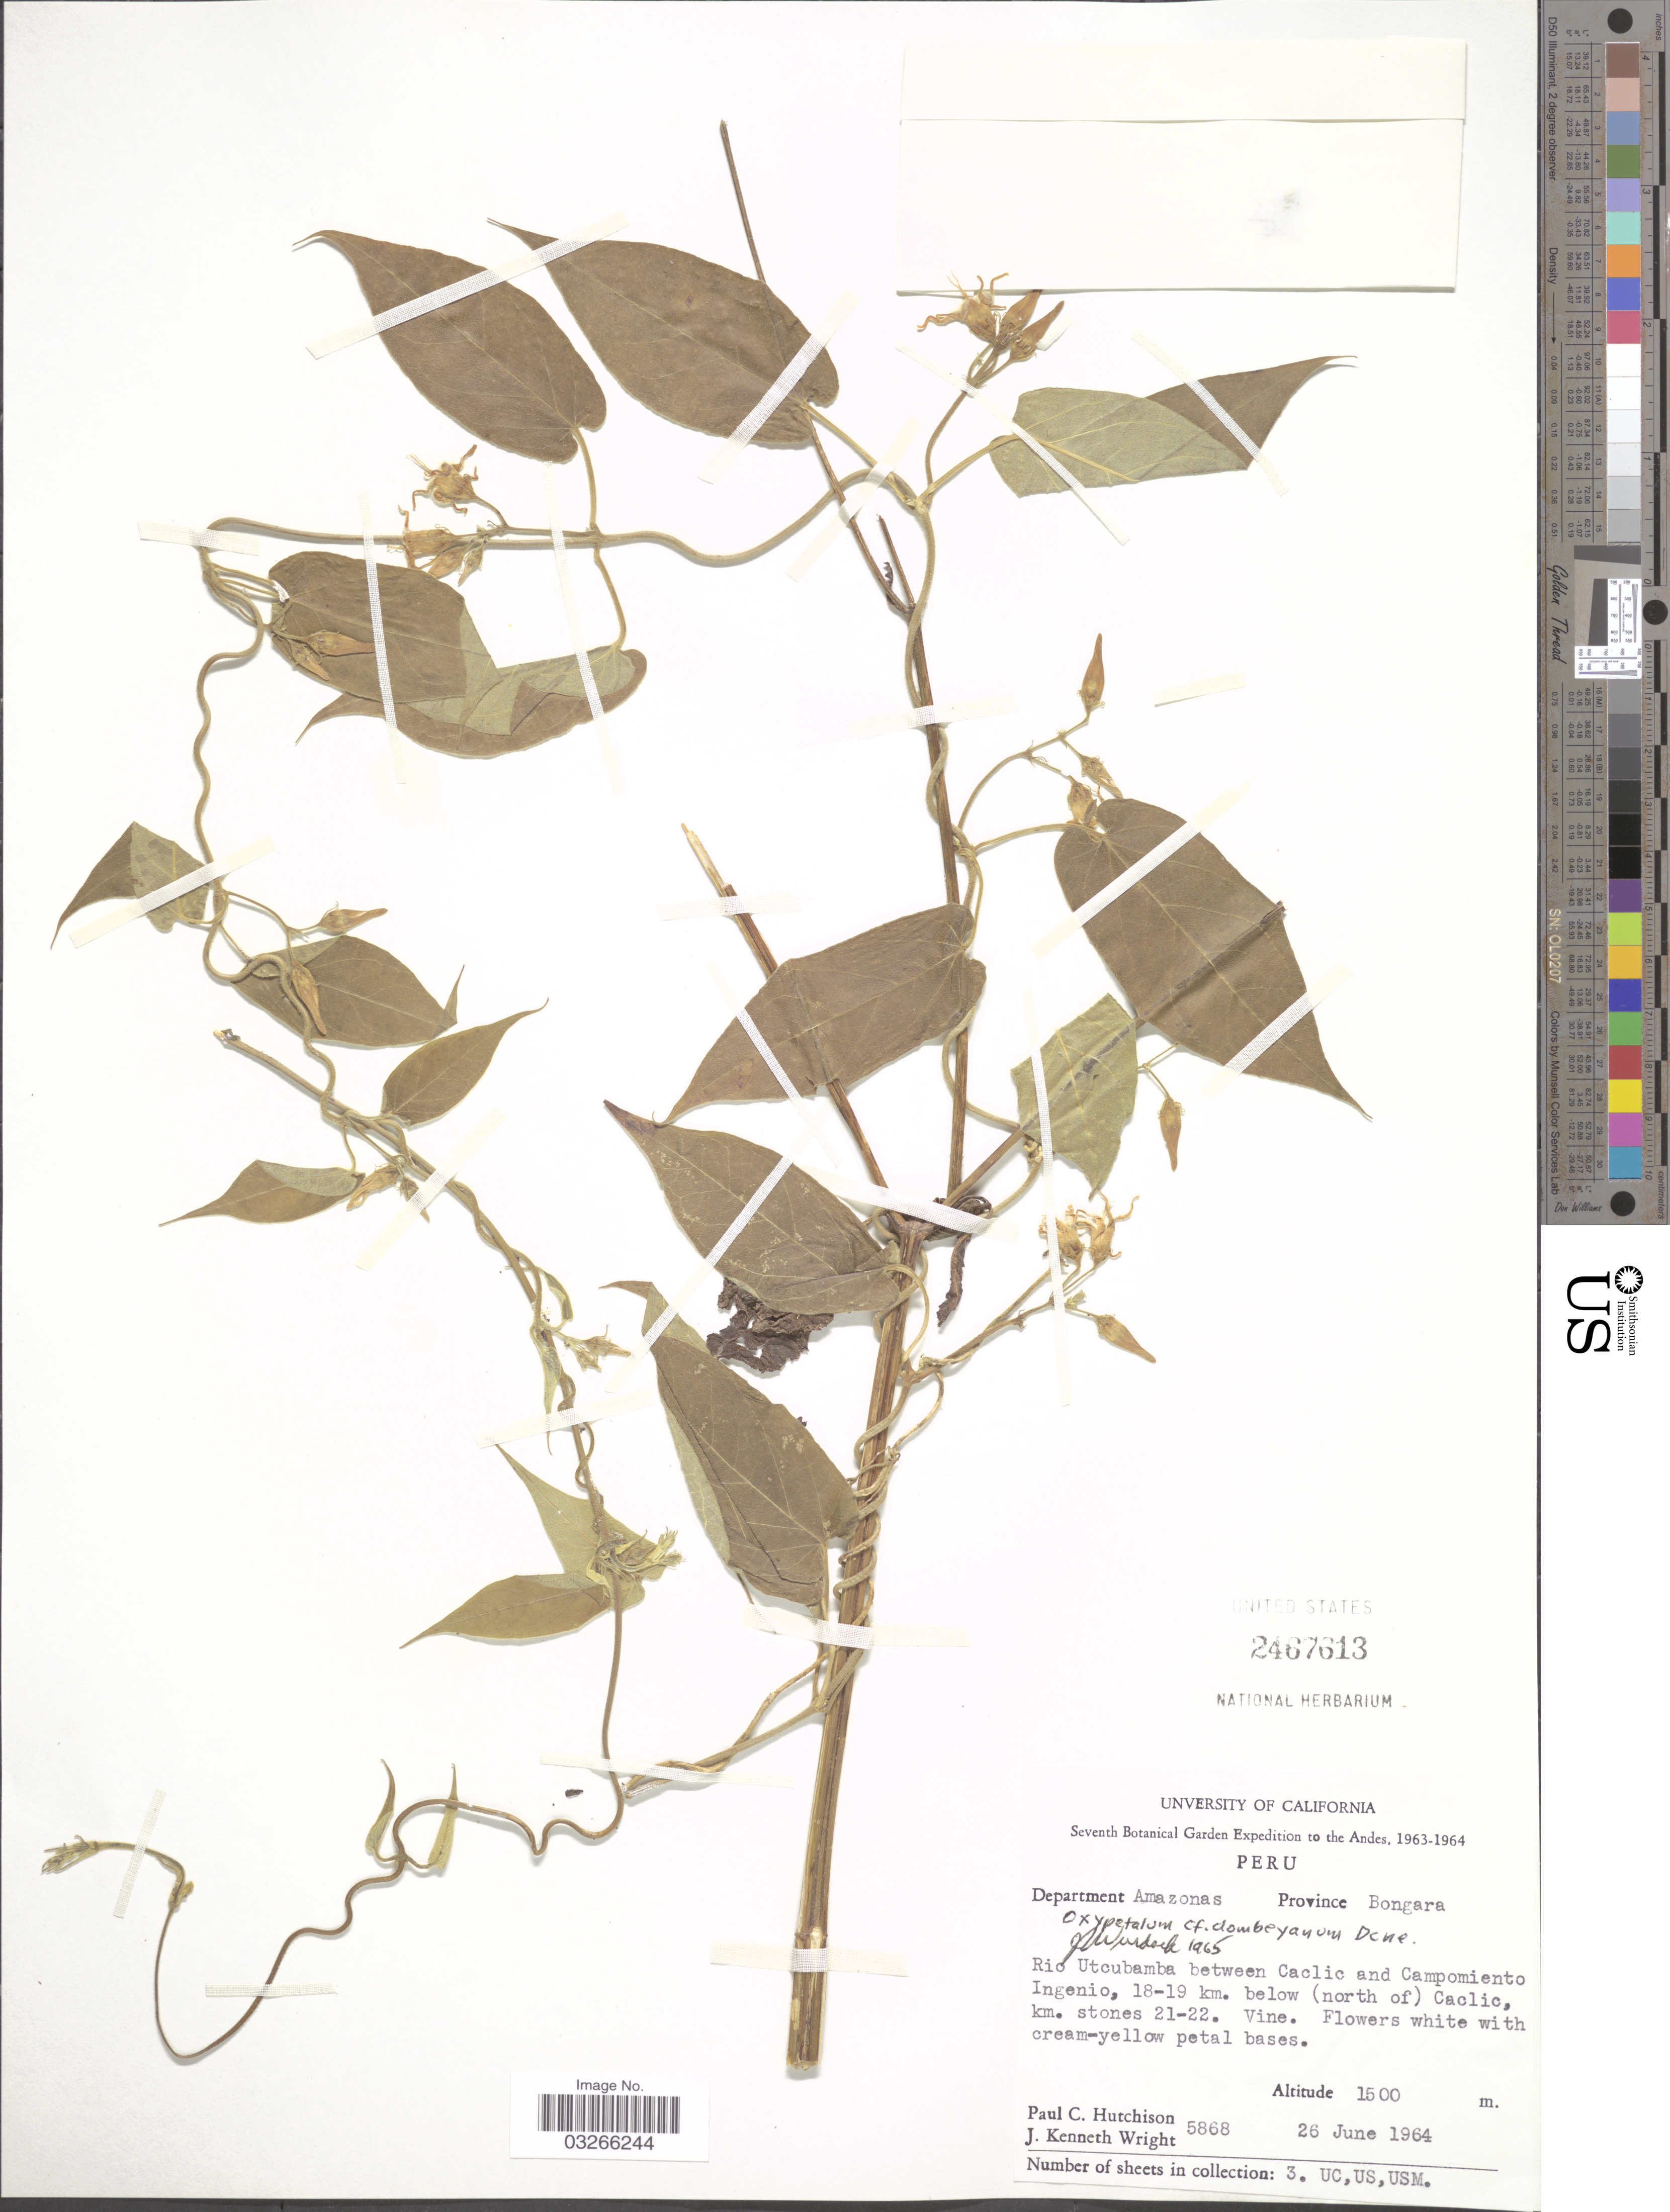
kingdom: Plantae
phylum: Tracheophyta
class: Magnoliopsida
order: Gentianales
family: Apocynaceae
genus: Oxypetalum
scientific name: Oxypetalum dombeyanum Decne.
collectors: P. C. Hutchison & J. K. Wright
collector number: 5868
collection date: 1964-06-26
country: Peru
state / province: Amazonas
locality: The Andes, Department Amazonas, Province Bongara. Rio Utcubamba between Caclic and Campomiento Ingenio, 18-19 km. below (north of) Caclic, km. stones 21-22.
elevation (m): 1500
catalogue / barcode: US 2467613